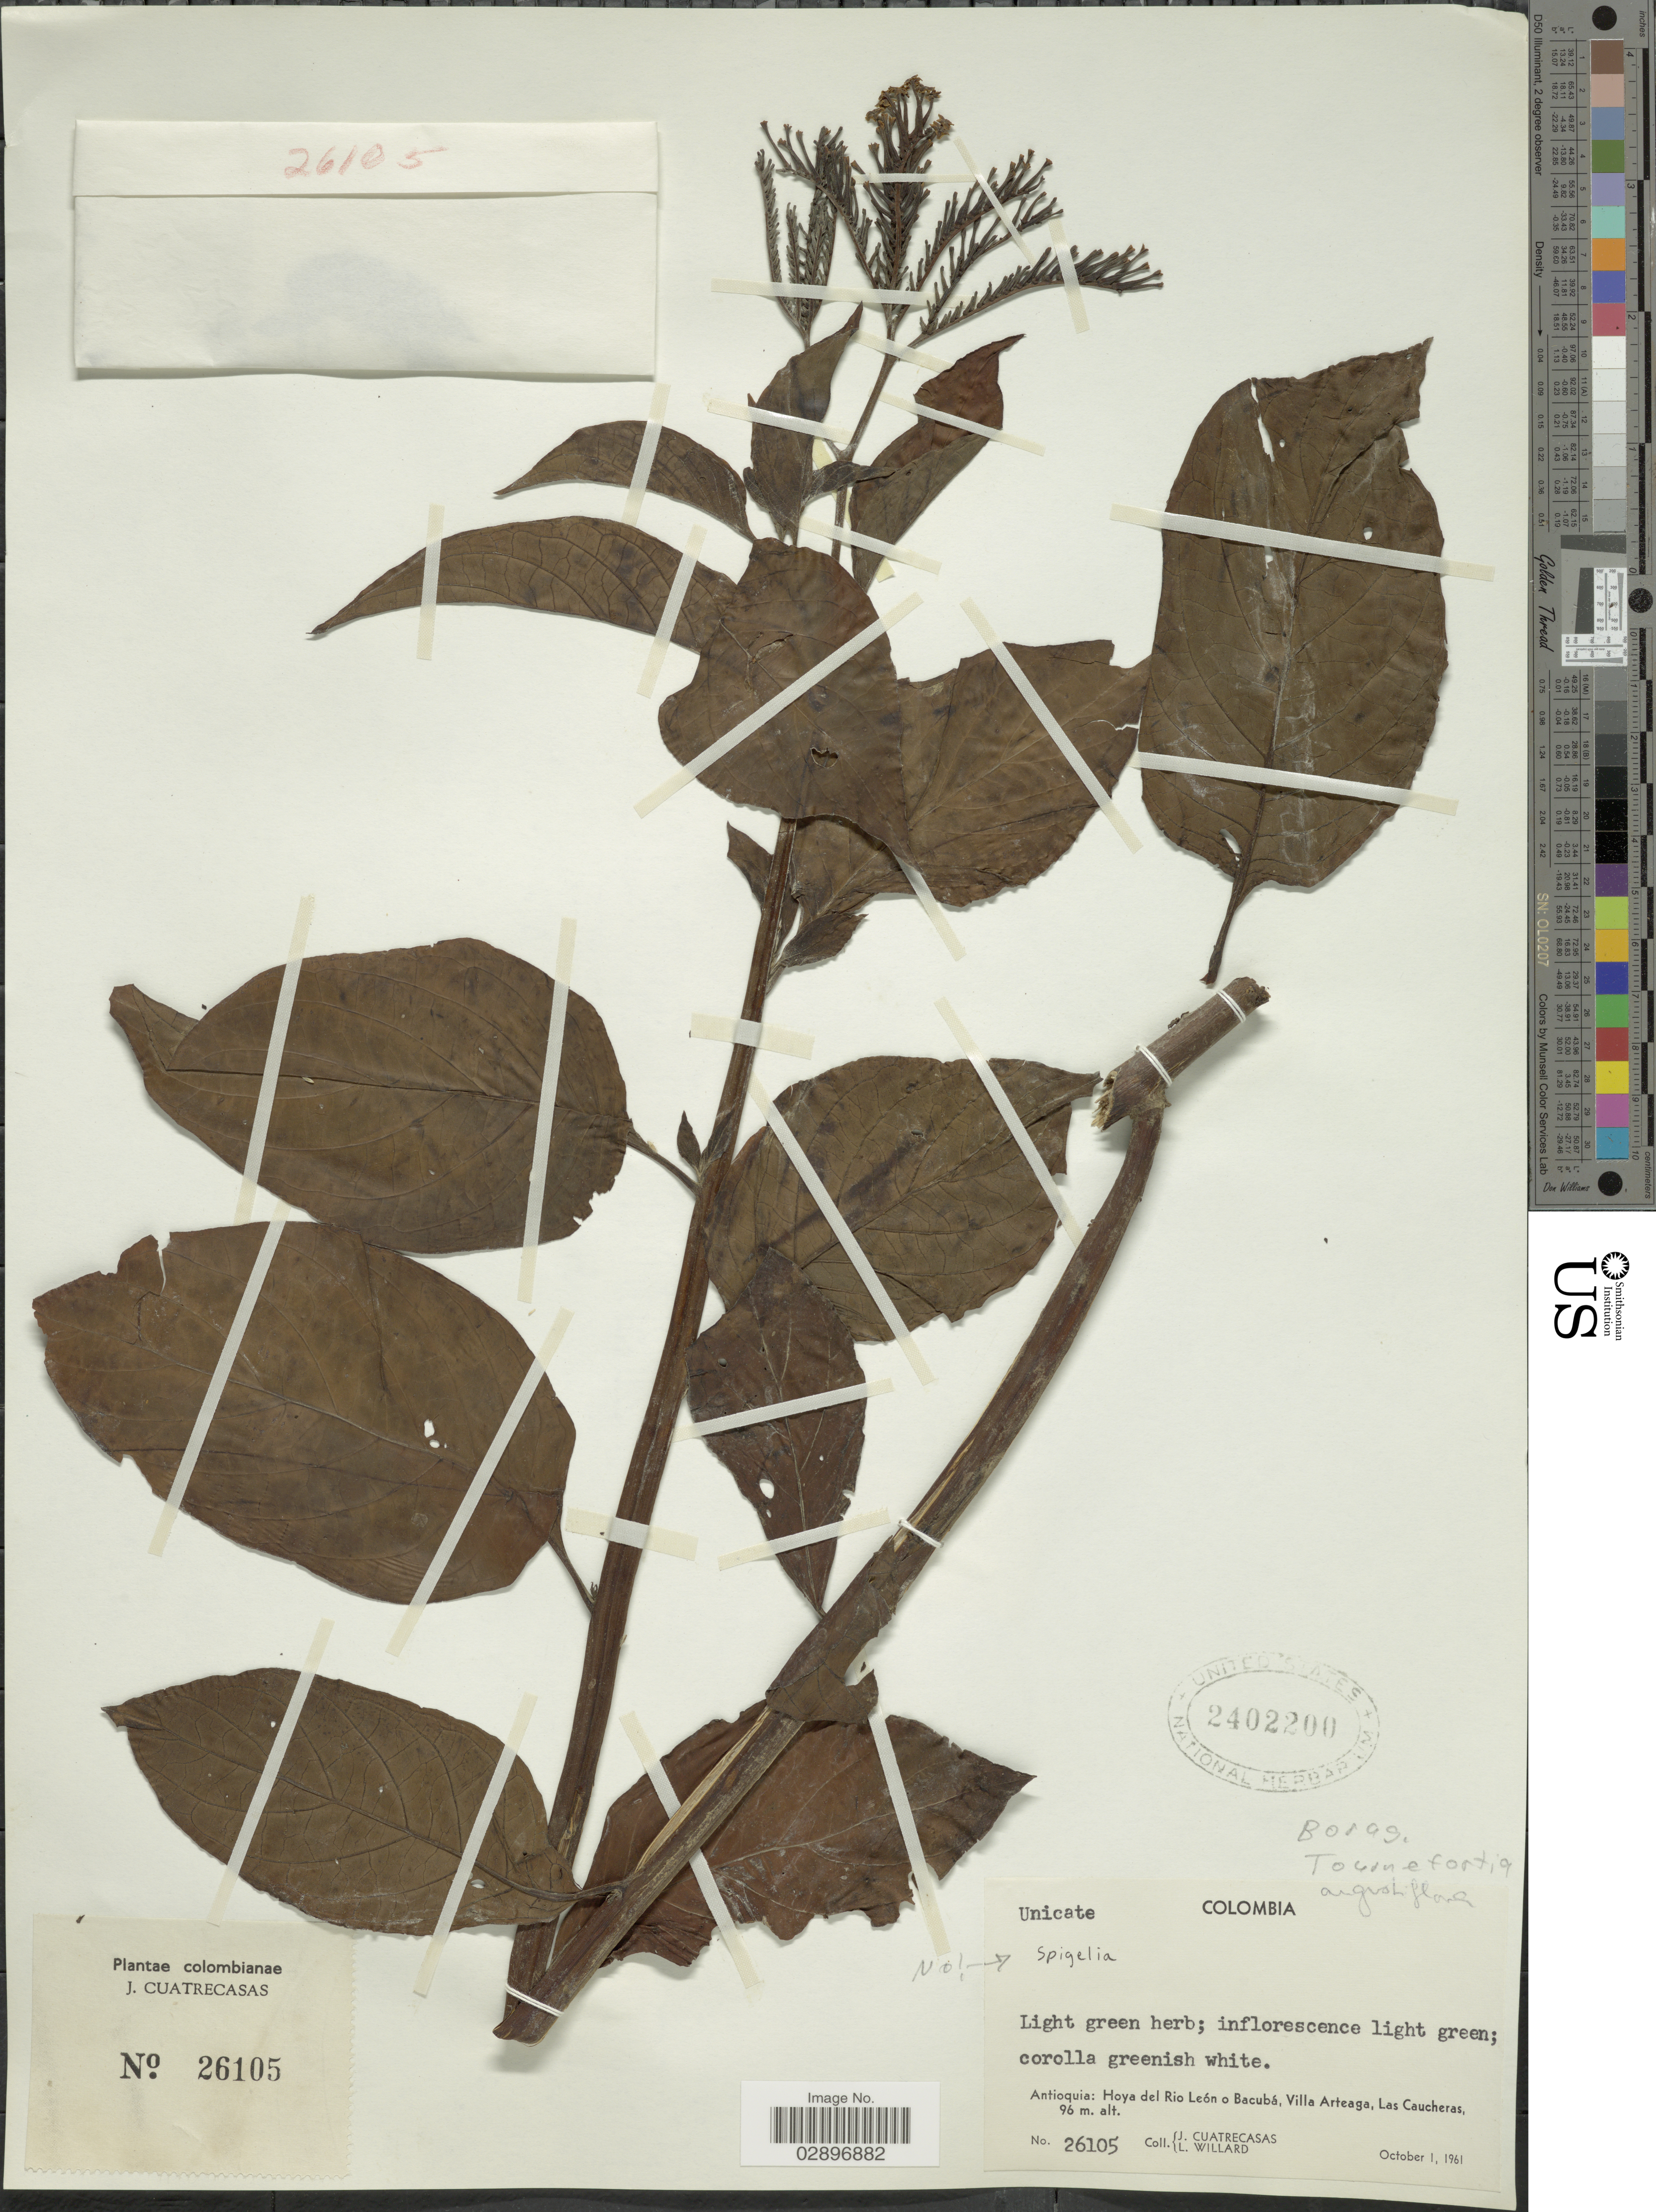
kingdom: Plantae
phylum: Tracheophyta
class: Magnoliopsida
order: Boraginales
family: Heliotropiaceae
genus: Tournefortia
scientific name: Tournefortia angustiflora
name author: Ruiz & Pav.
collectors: J. Cuatrecasas & L. Willard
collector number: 26105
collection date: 1961-10-01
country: Colombia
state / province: Antioquia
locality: Hoya del Rio León o Bacubá, Villa Arteaga, Las Caucheras.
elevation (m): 96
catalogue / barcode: US 2402200